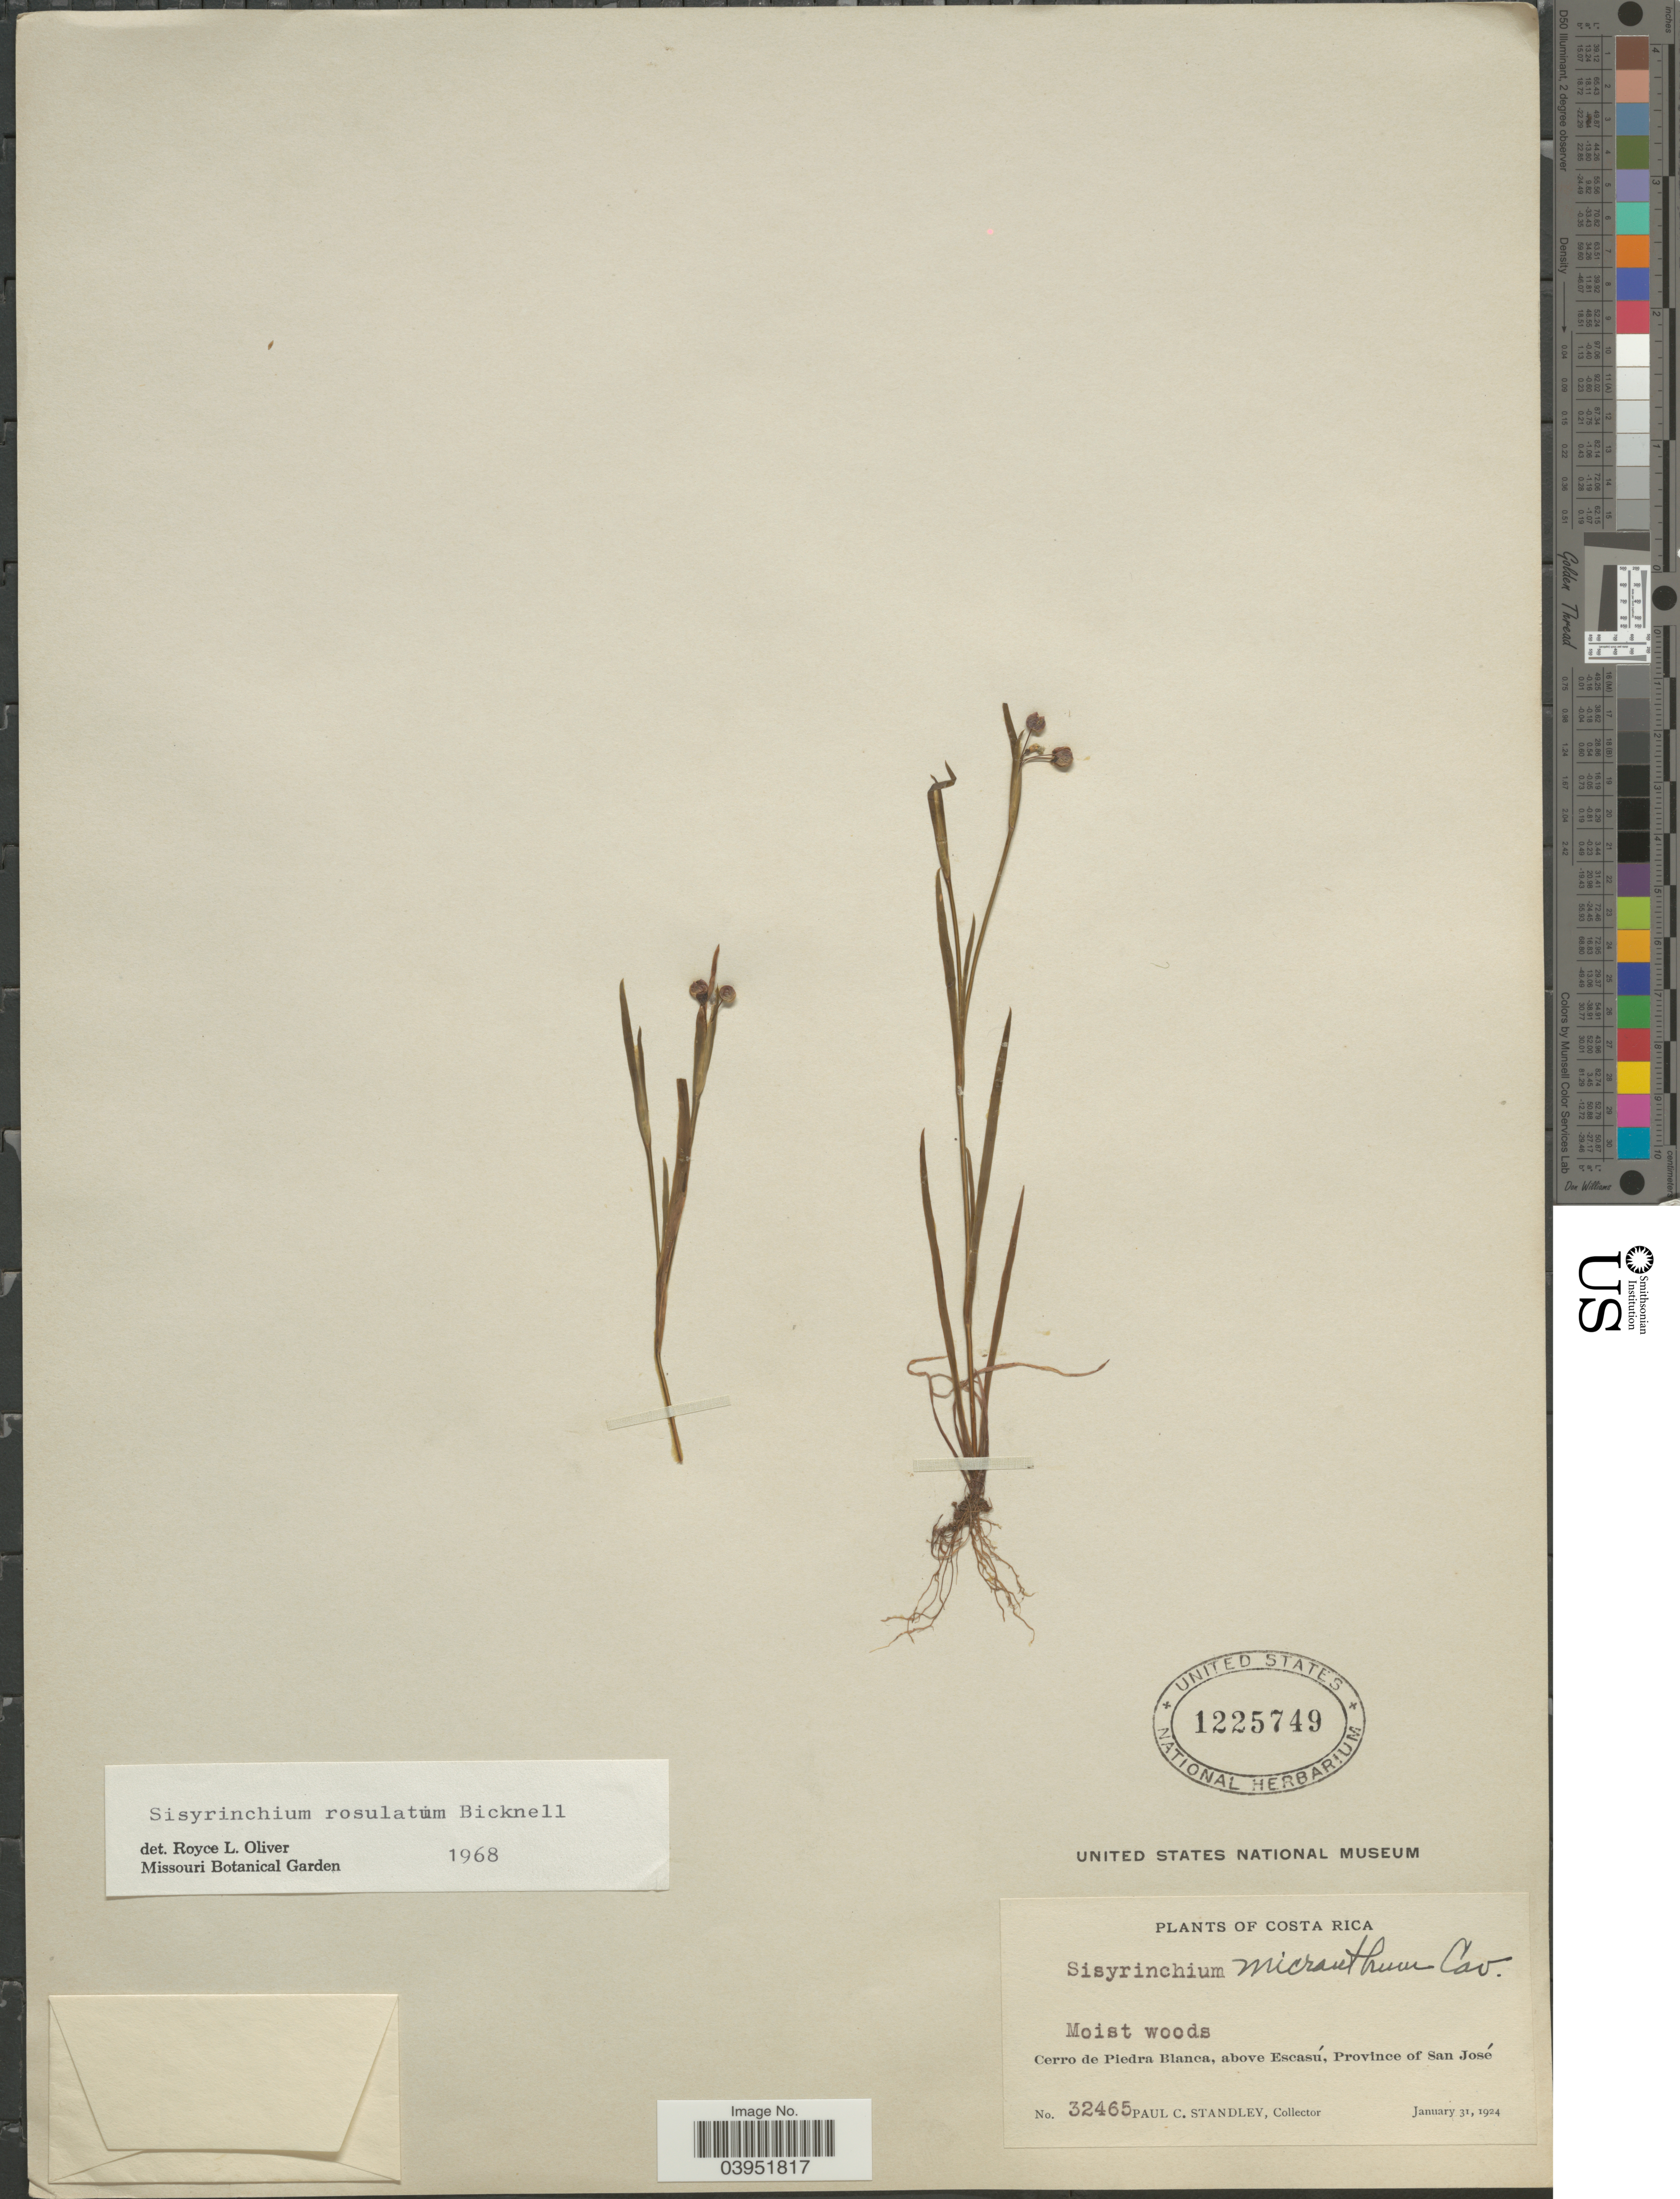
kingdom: Plantae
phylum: Tracheophyta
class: Liliopsida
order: Asparagales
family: Iridaceae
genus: Sisyrinchium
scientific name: Sisyrinchium rosulatum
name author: E.P. Bicknell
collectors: P. C. Standley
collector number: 32465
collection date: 1924-01-31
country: Costa Rica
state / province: San José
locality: Cerro de Piedra Blanca, above Escasú.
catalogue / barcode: US 1225749